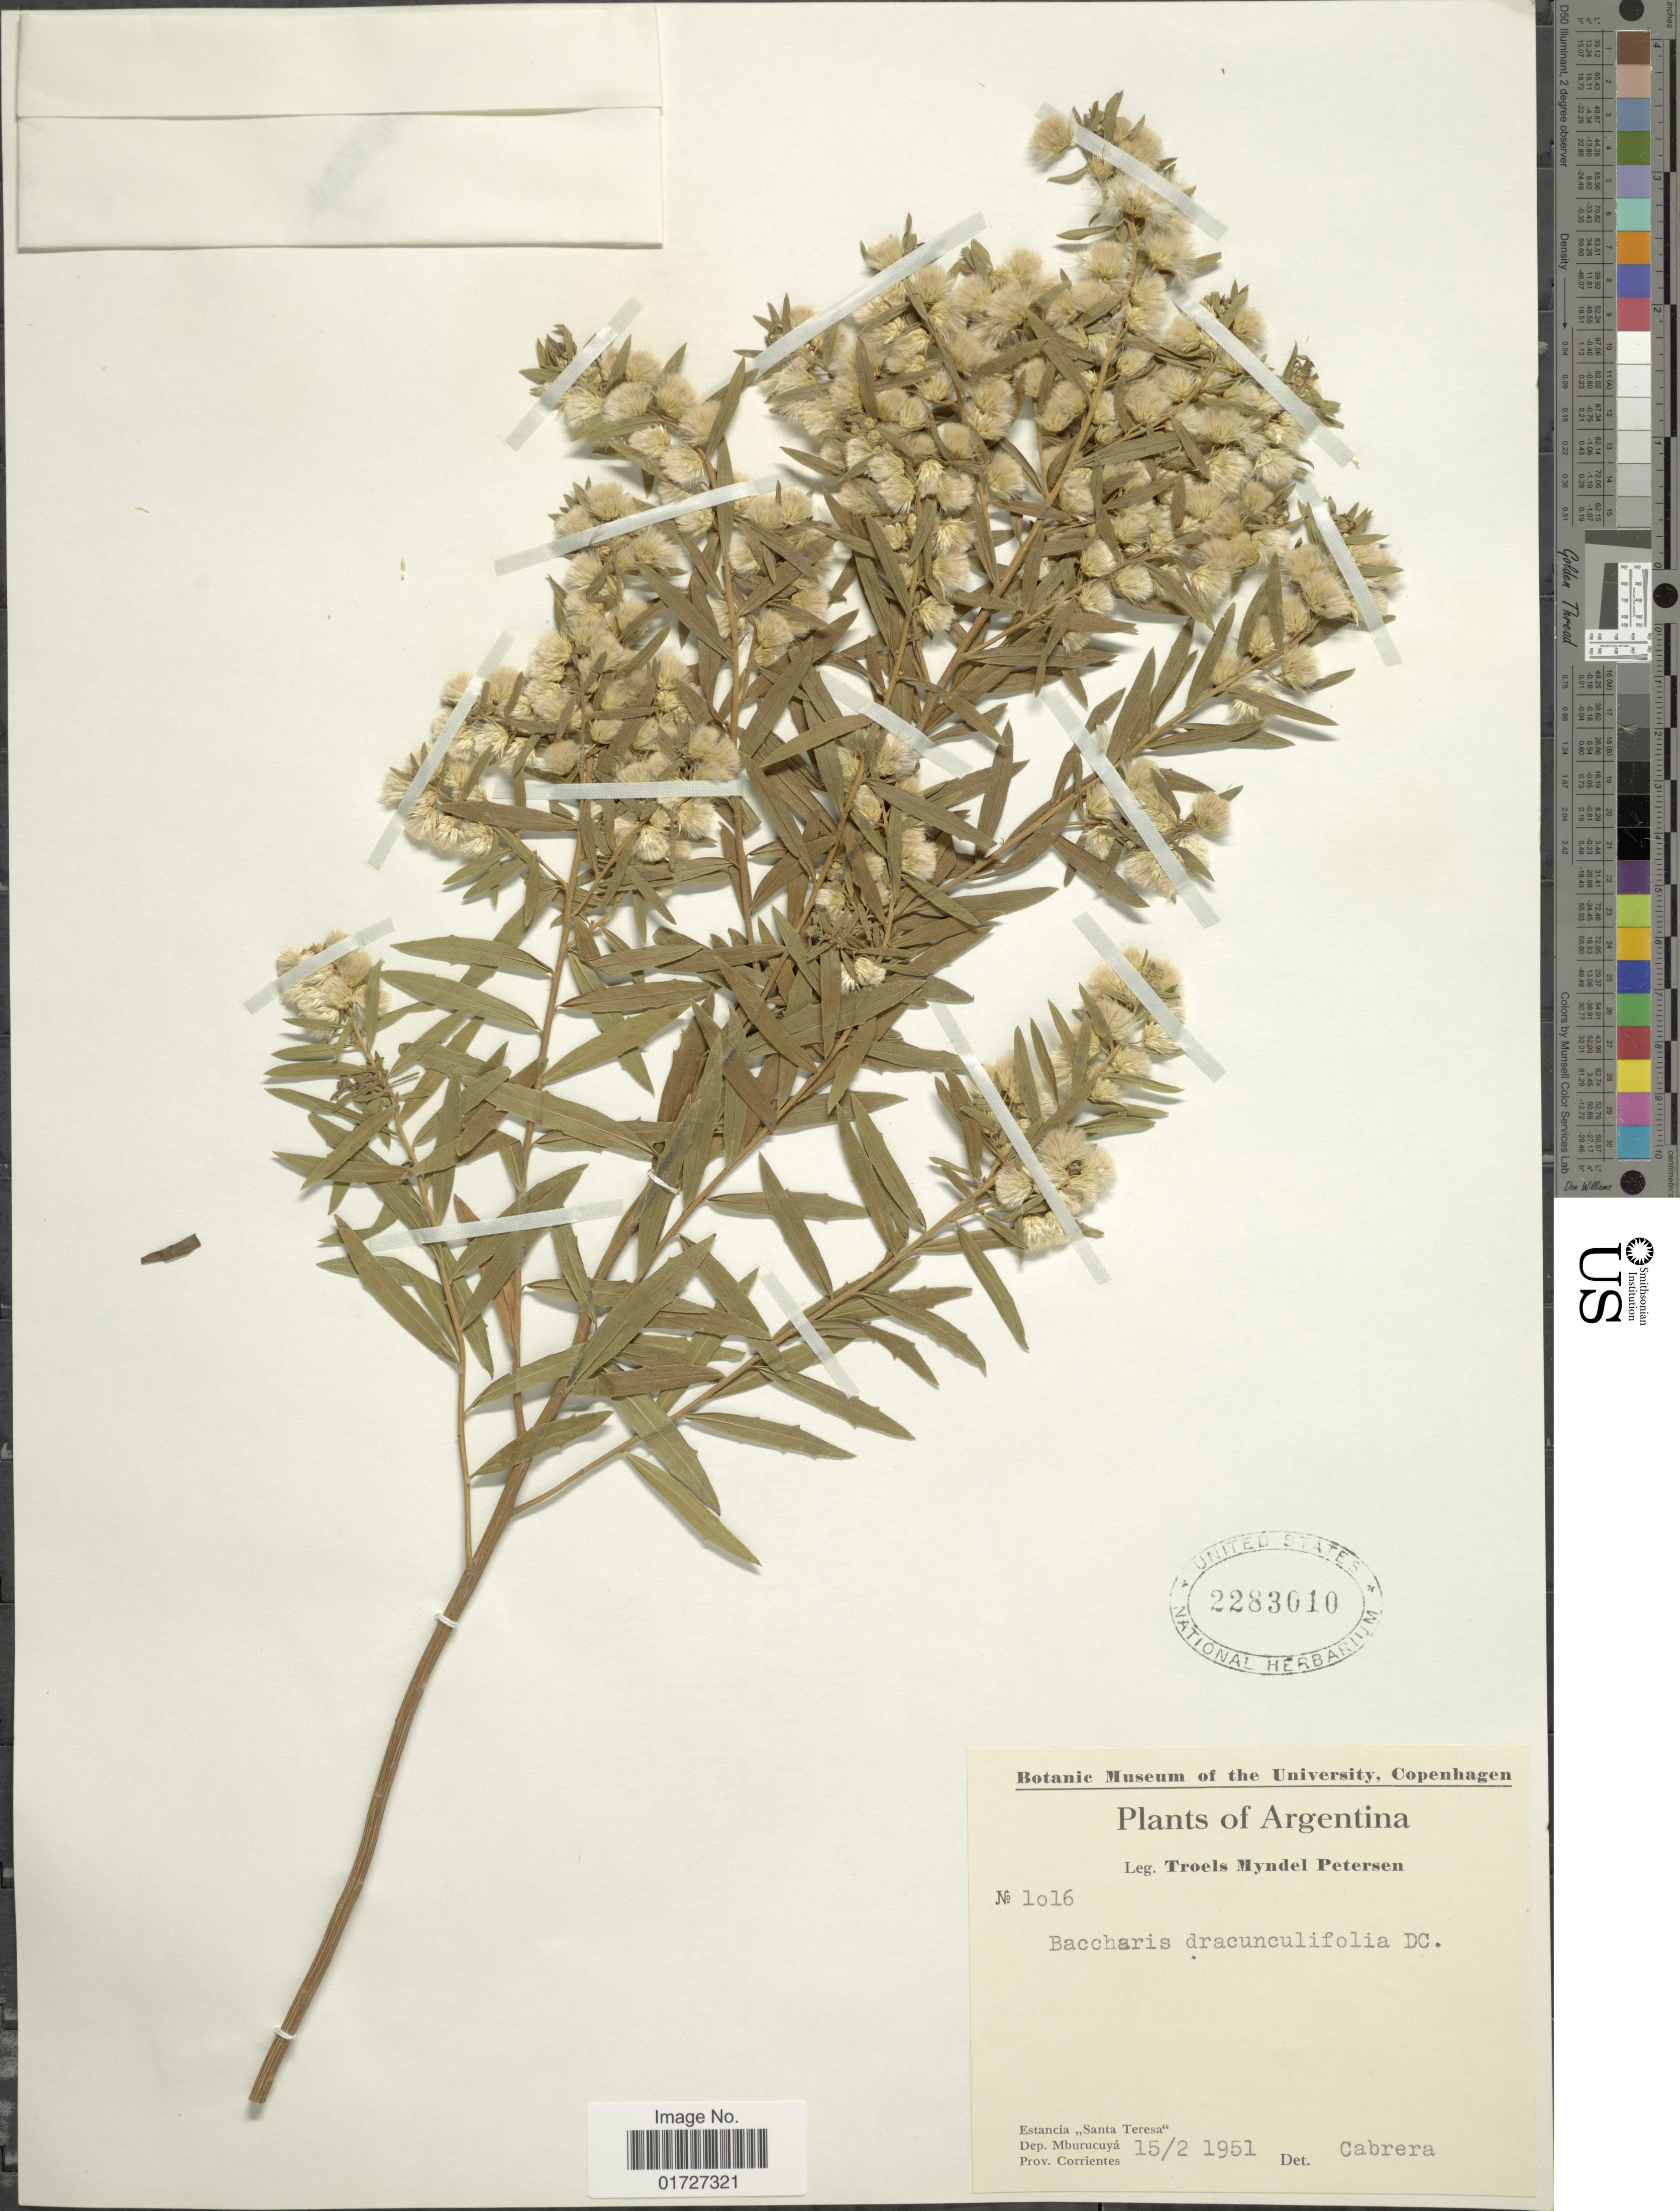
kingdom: Plantae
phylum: Tracheophyta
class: Magnoliopsida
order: Asterales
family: Asteraceae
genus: Baccharis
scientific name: Baccharis dracunculifolia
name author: DC.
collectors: T. M. Petersen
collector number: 1016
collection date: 1951-02-15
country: Argentina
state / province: Corrientes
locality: Estancia Santa Teresa, Dep. Mburucuya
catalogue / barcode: US 2283010